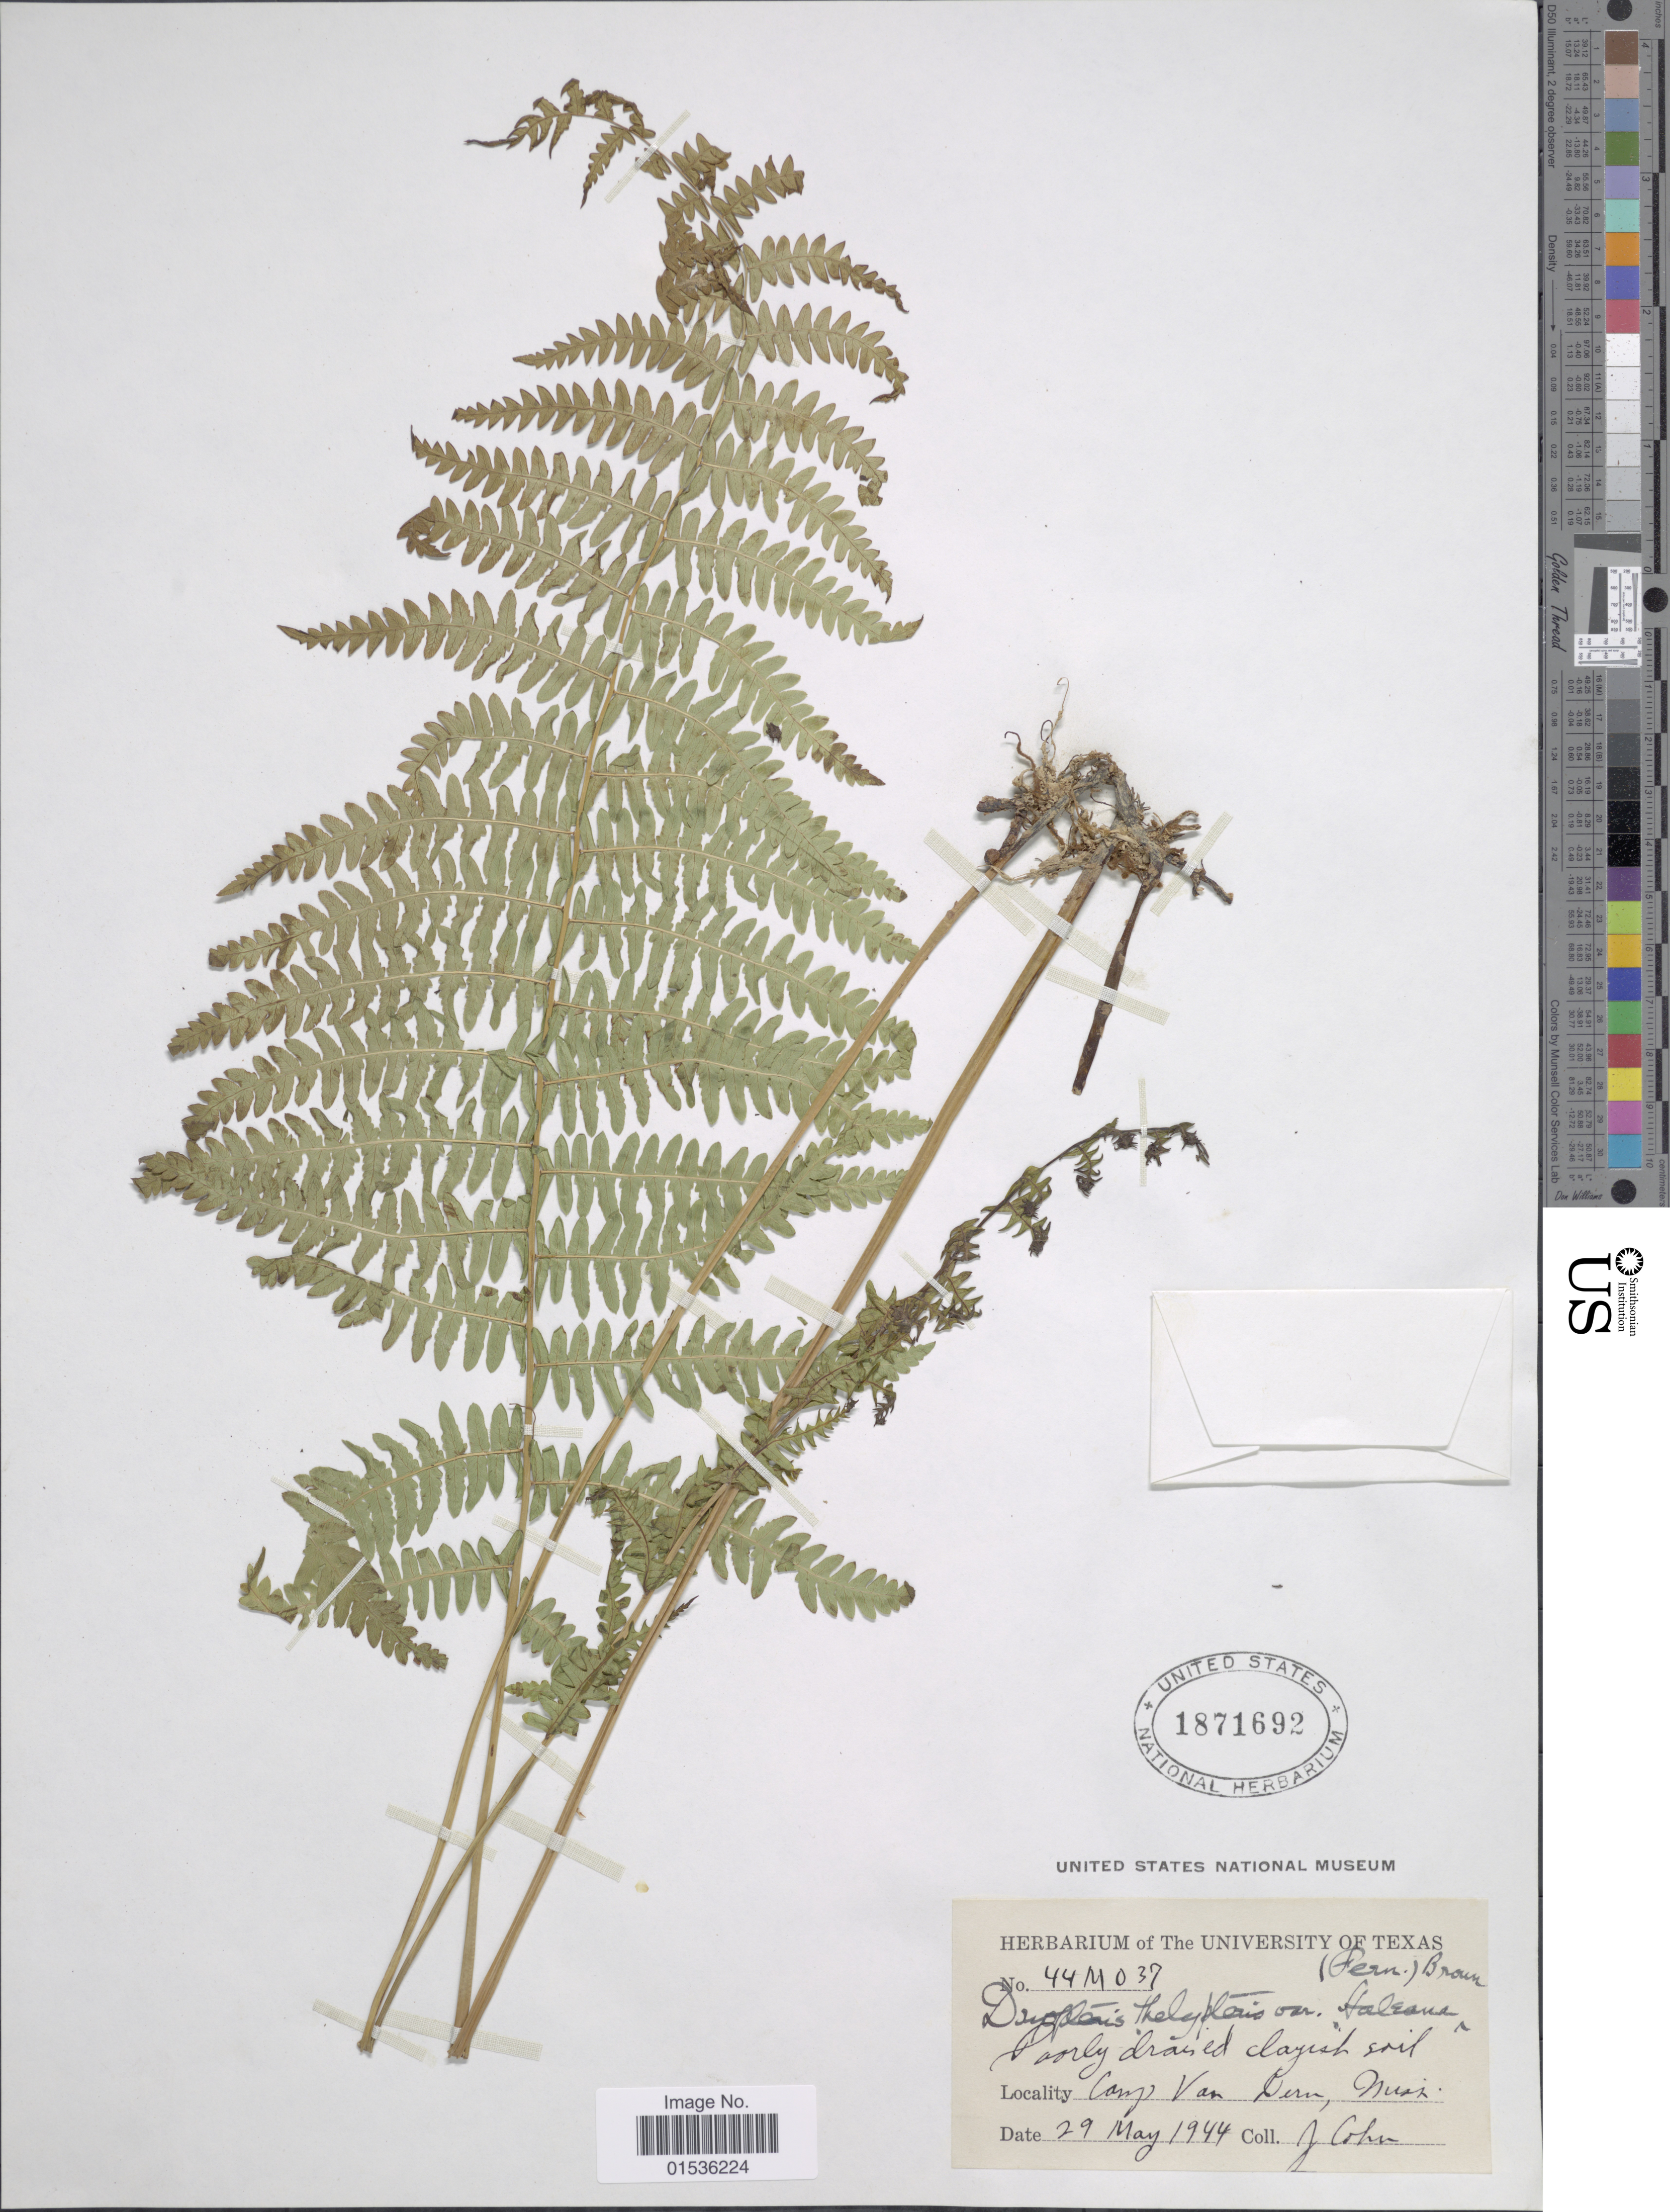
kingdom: Plantae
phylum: Tracheophyta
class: Polypodiopsida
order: Polypodiales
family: Thelypteridaceae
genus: Phegopteris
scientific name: Phegopteris connectilis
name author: (Michx.) Watt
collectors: J. Cohn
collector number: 44M037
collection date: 1944-05-29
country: United States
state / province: Mississippi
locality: Camp Van Dern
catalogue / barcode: US 1871692